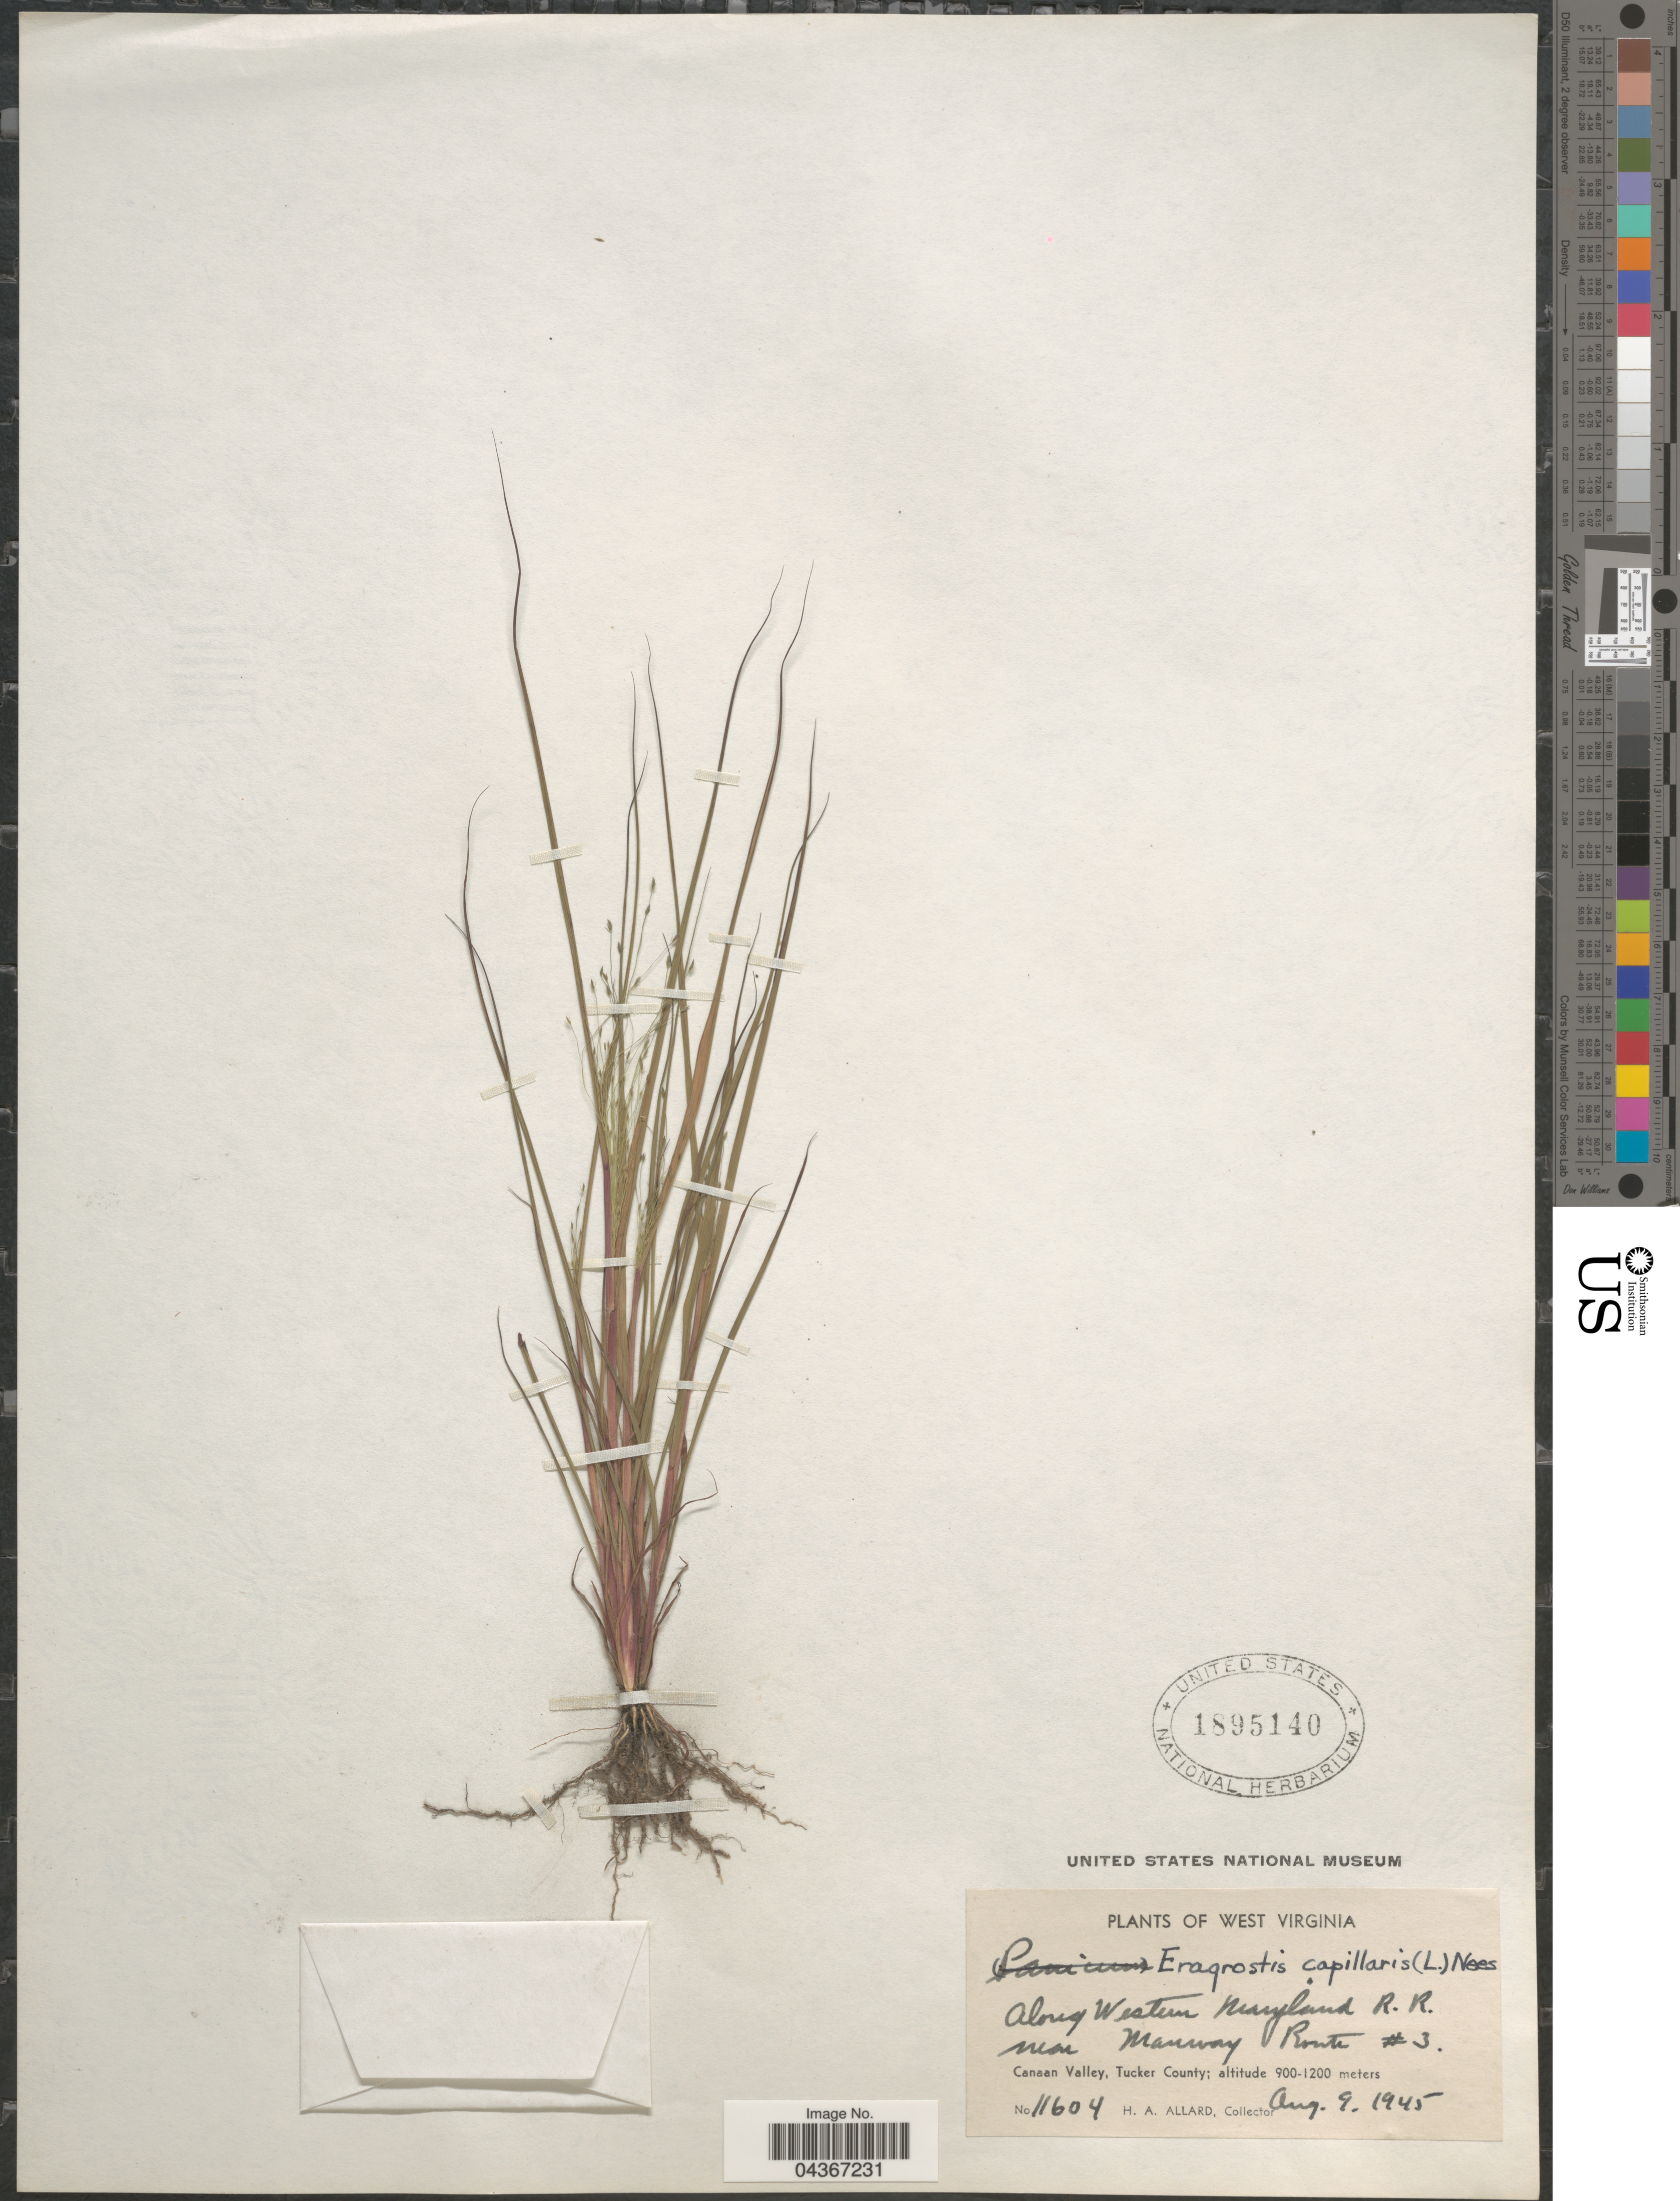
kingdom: Plantae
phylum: Tracheophyta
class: Liliopsida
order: Poales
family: Poaceae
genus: Eragrostis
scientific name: Eragrostis capillaris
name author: (L.) Nees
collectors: H. A. Allard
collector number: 11604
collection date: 1945-08-09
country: United States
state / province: West Virginia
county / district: Tucker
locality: Along Western Maryland R. R. near Marway Route #3. Canaan Valley, Tucker County.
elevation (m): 900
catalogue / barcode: US 1895140